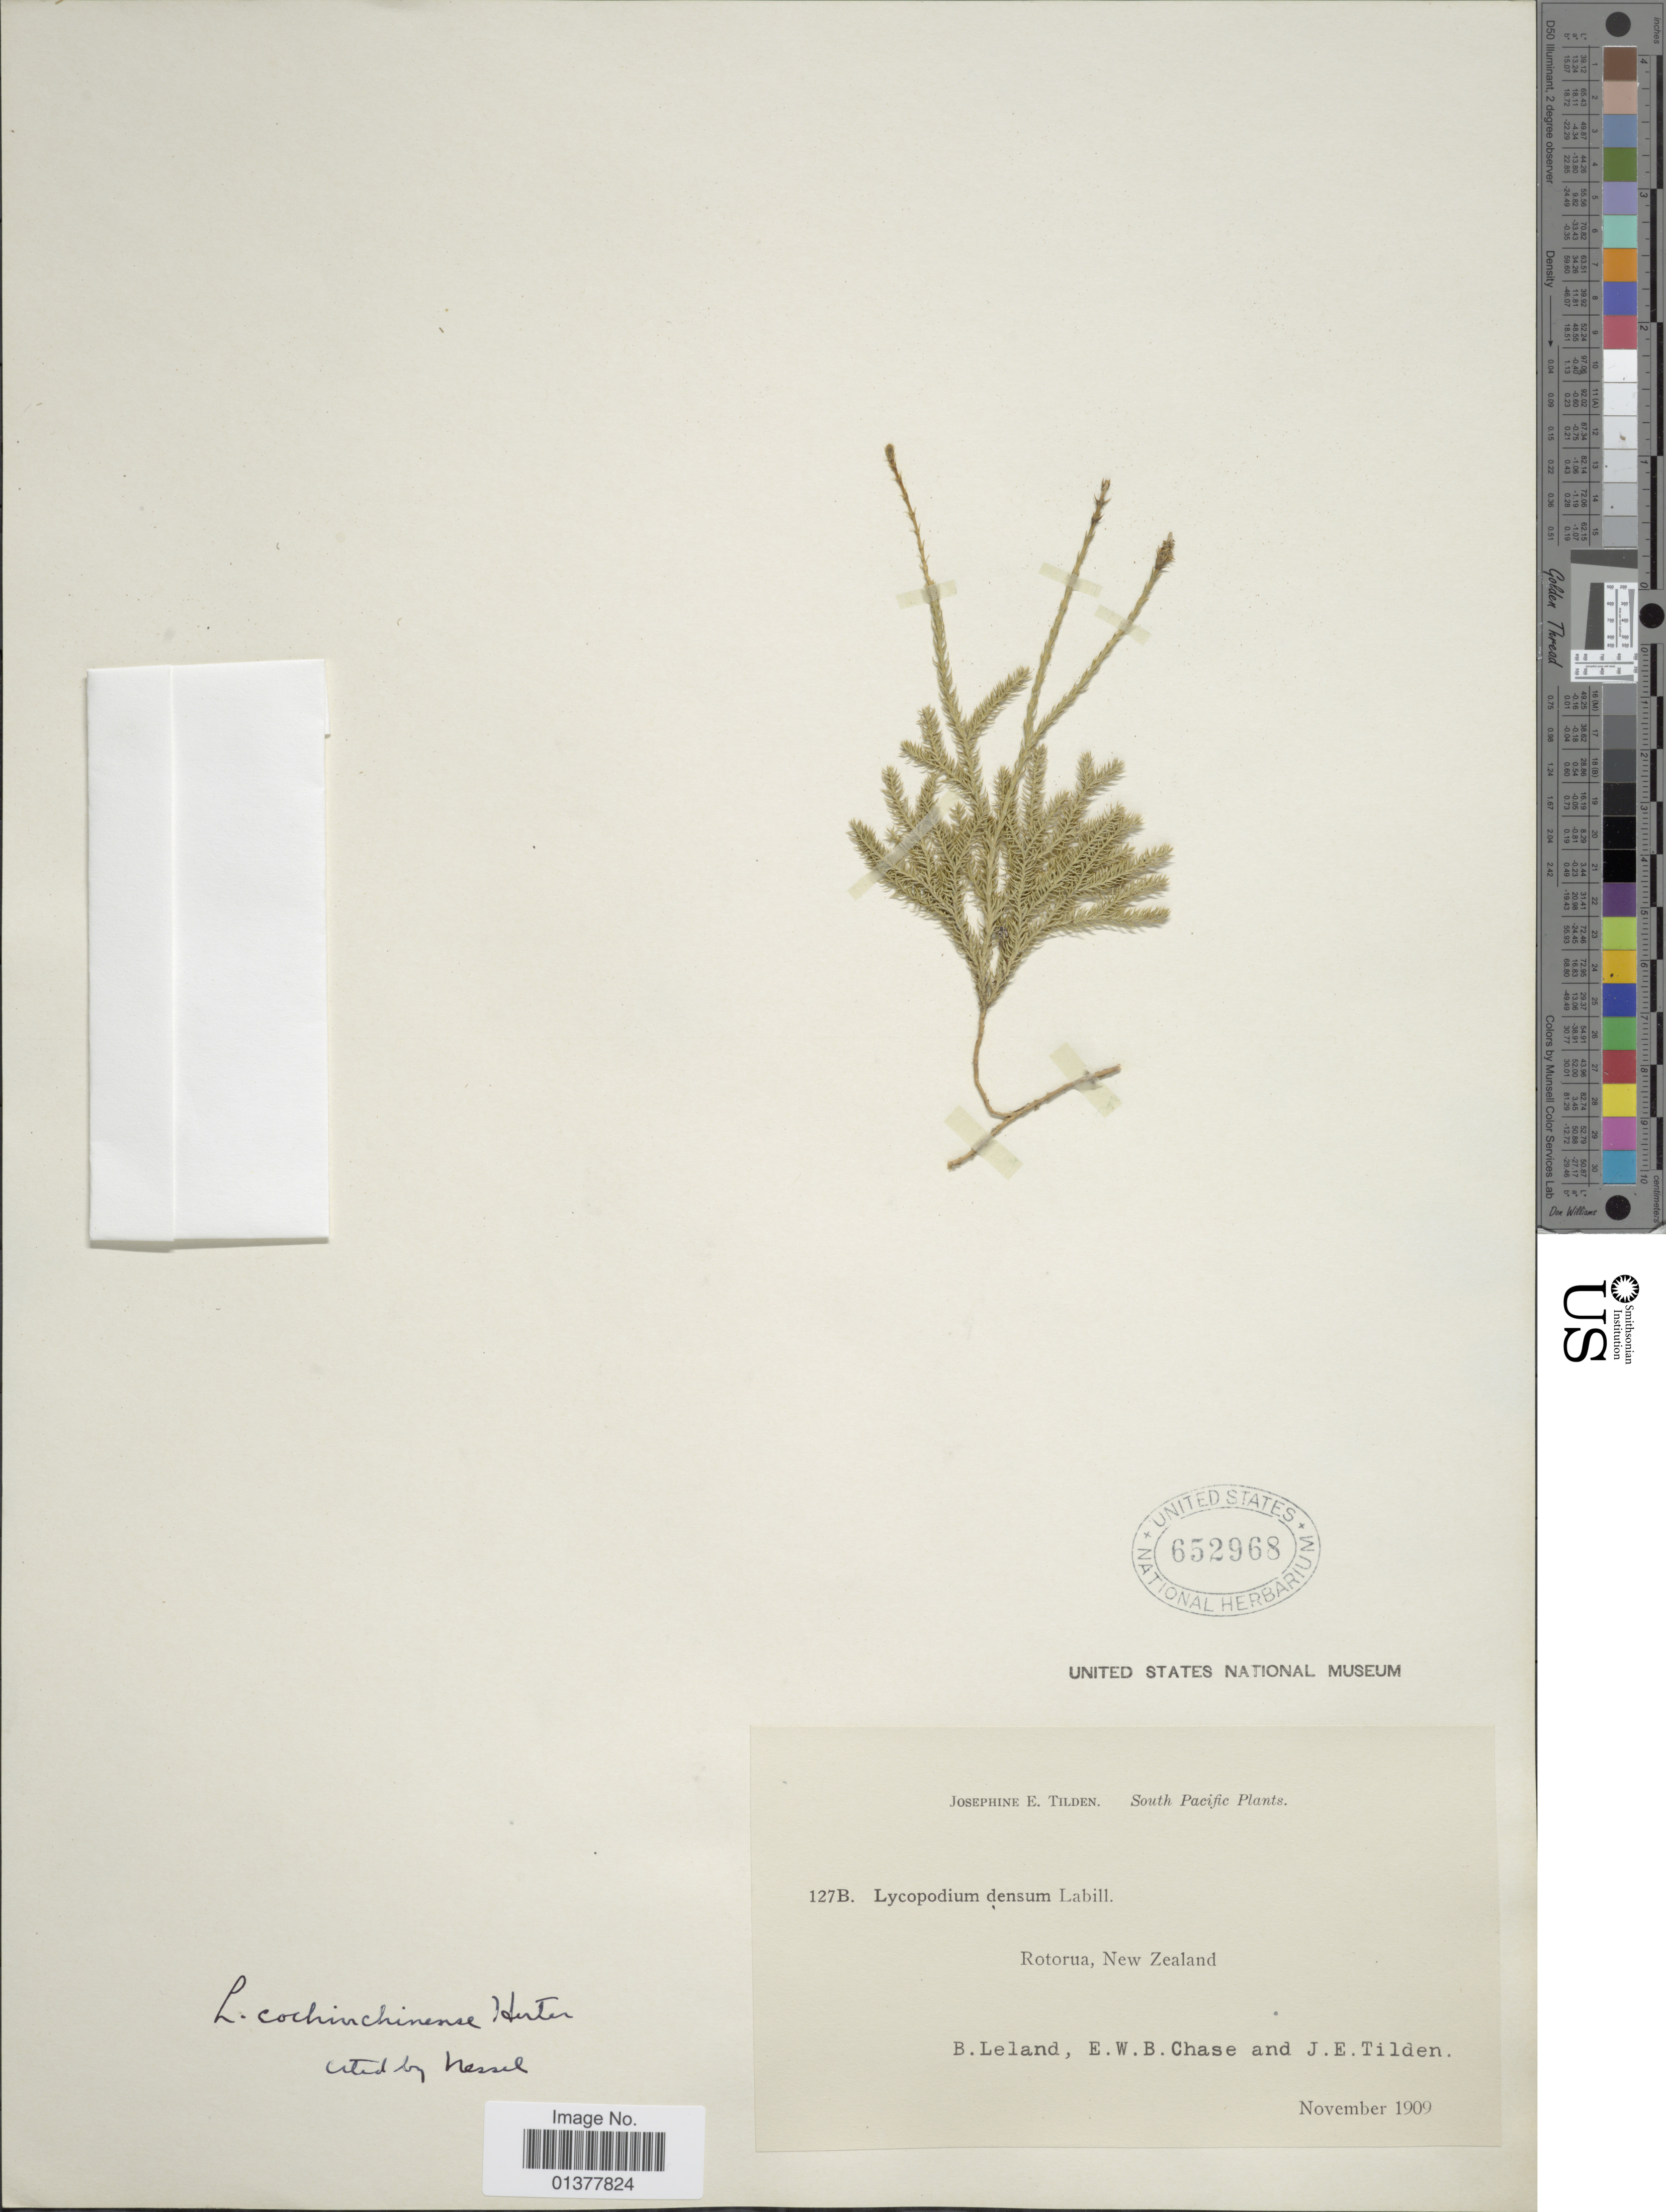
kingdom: Plantae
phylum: Tracheophyta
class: Lycopodiopsida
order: Lycopodiales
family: Lycopodiaceae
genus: Austrolycopodium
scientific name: Austrolycopodium fastigiatum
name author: (R. Br.) Holub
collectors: B. Leland, E. W. Chase & J. E. Tilden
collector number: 127B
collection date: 1909-11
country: New Zealand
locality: Rotorua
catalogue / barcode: US 652968